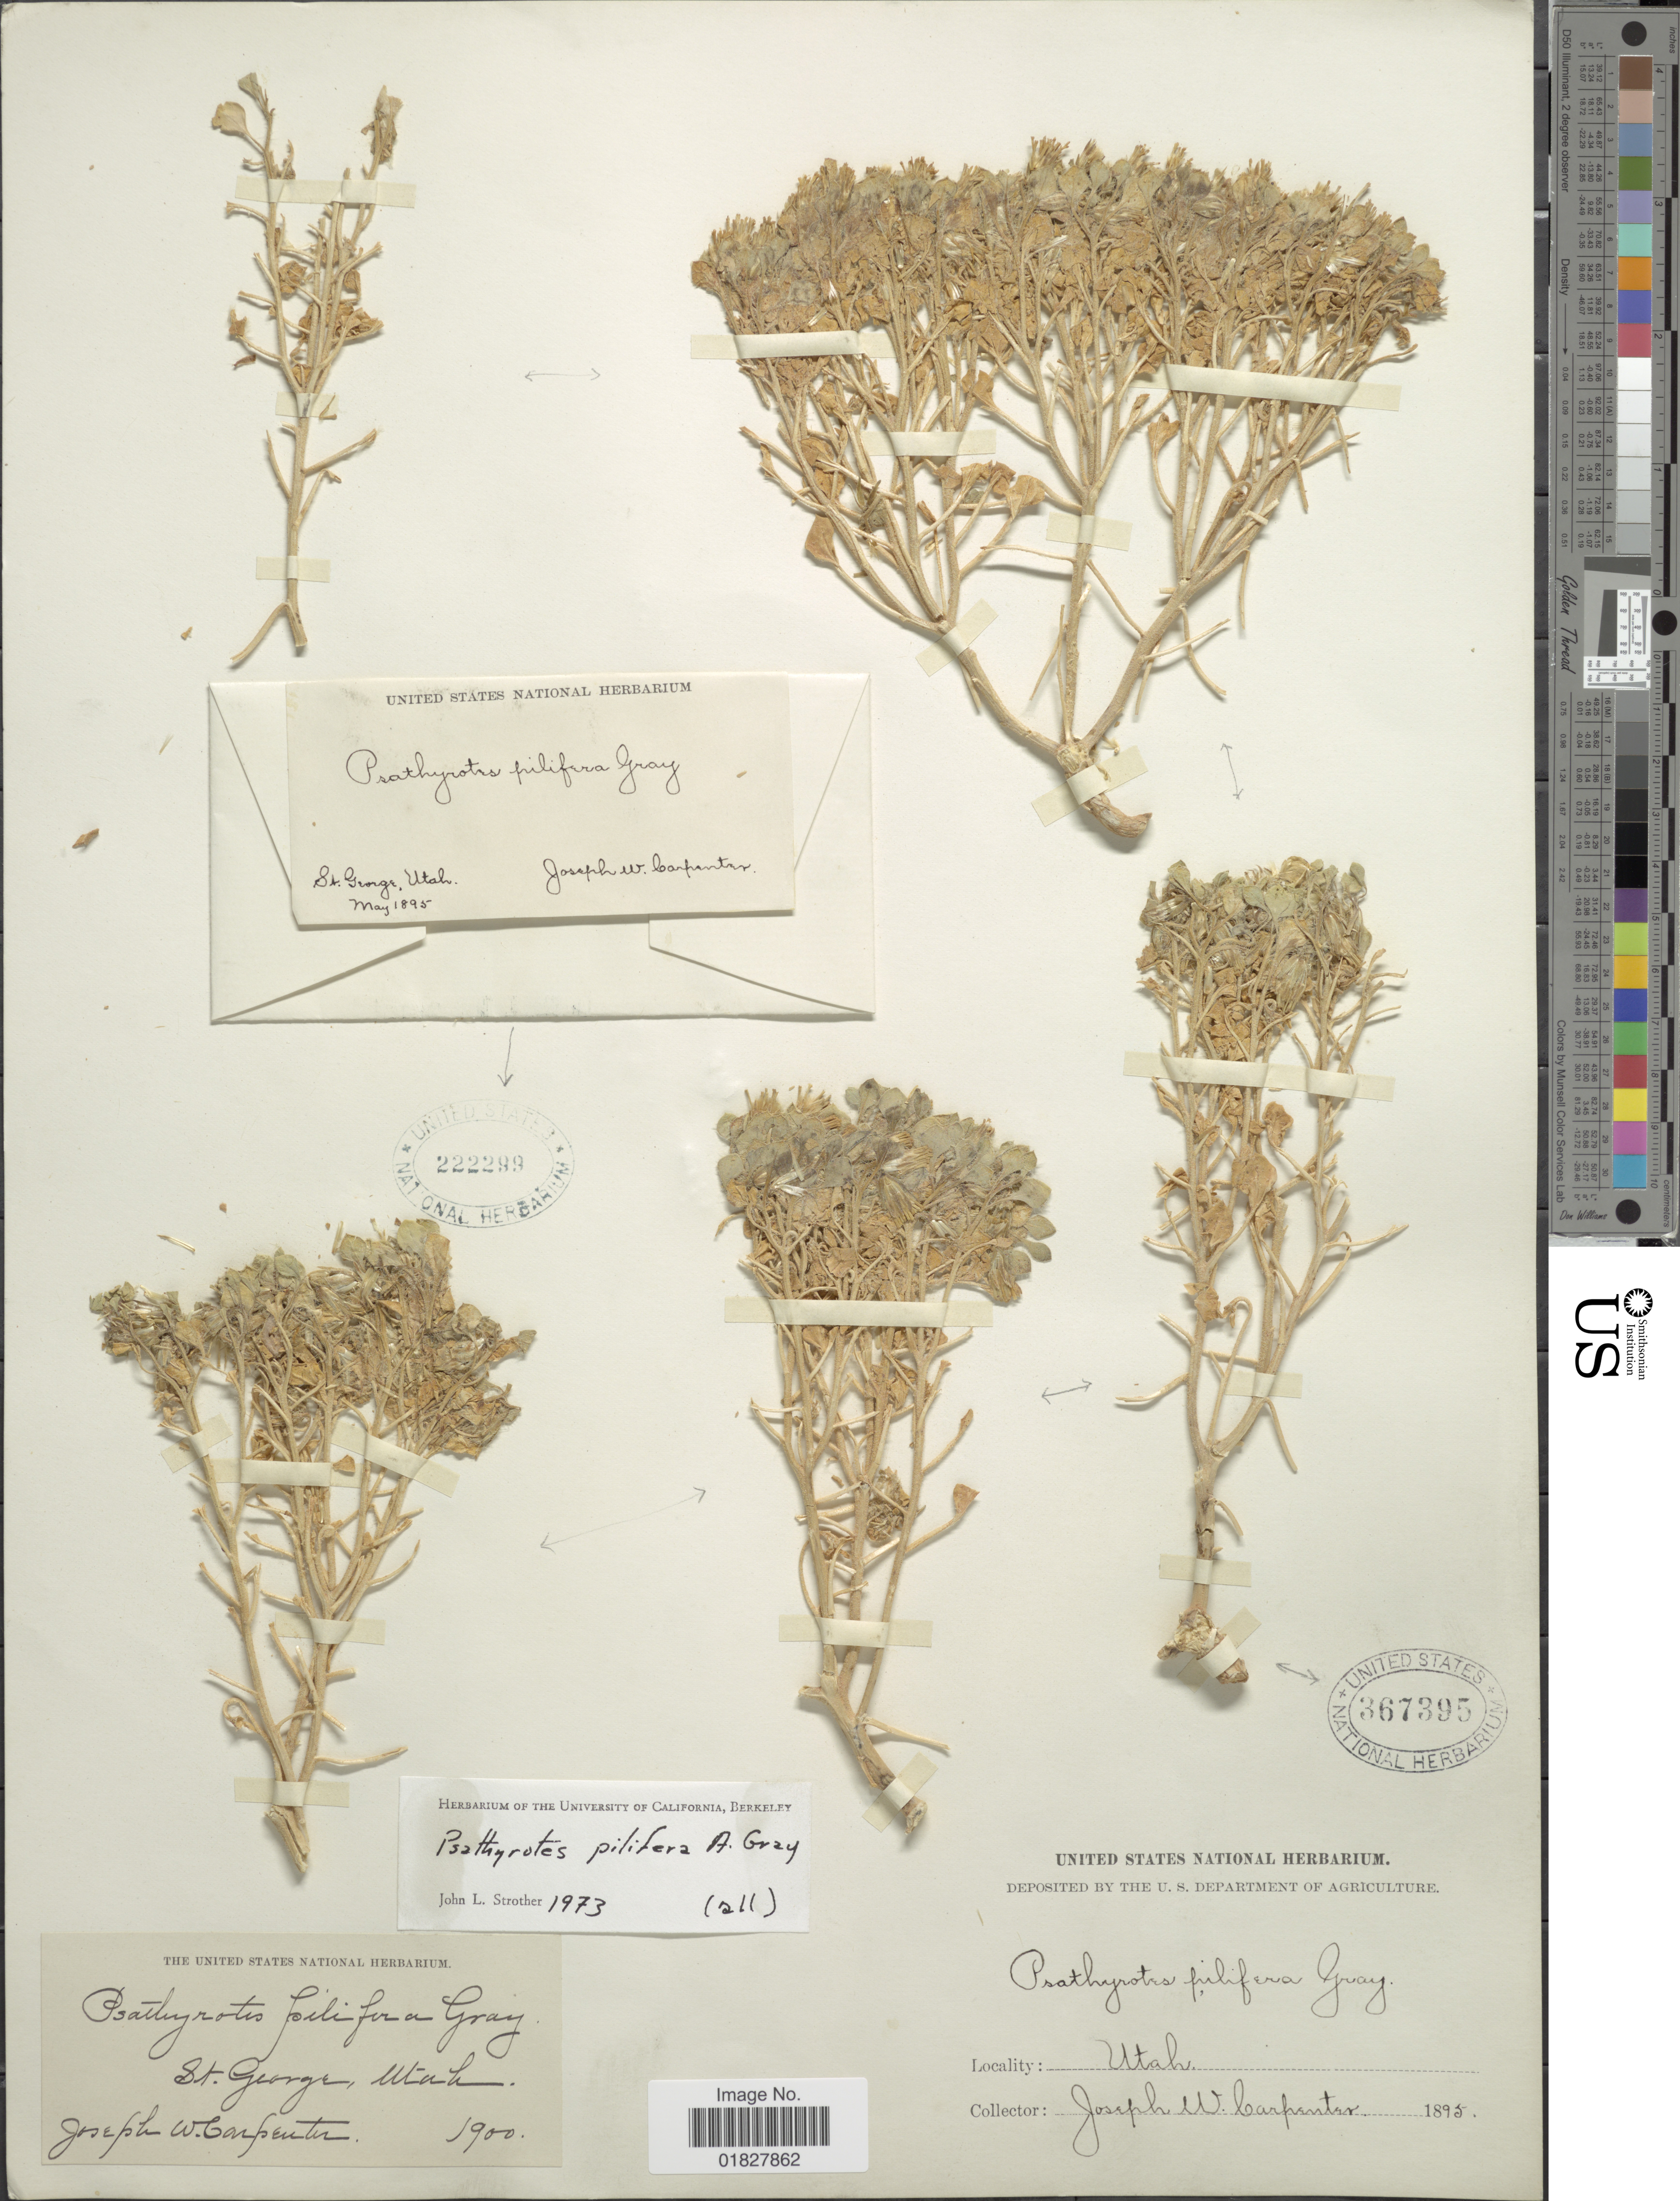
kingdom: Plantae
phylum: Tracheophyta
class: Magnoliopsida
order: Asterales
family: Asteraceae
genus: Psathyrotes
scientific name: Psathyrotes pilifera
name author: A. Gray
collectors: J. Carpenter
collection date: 1900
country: United States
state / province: Utah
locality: St. George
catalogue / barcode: US 367395-2